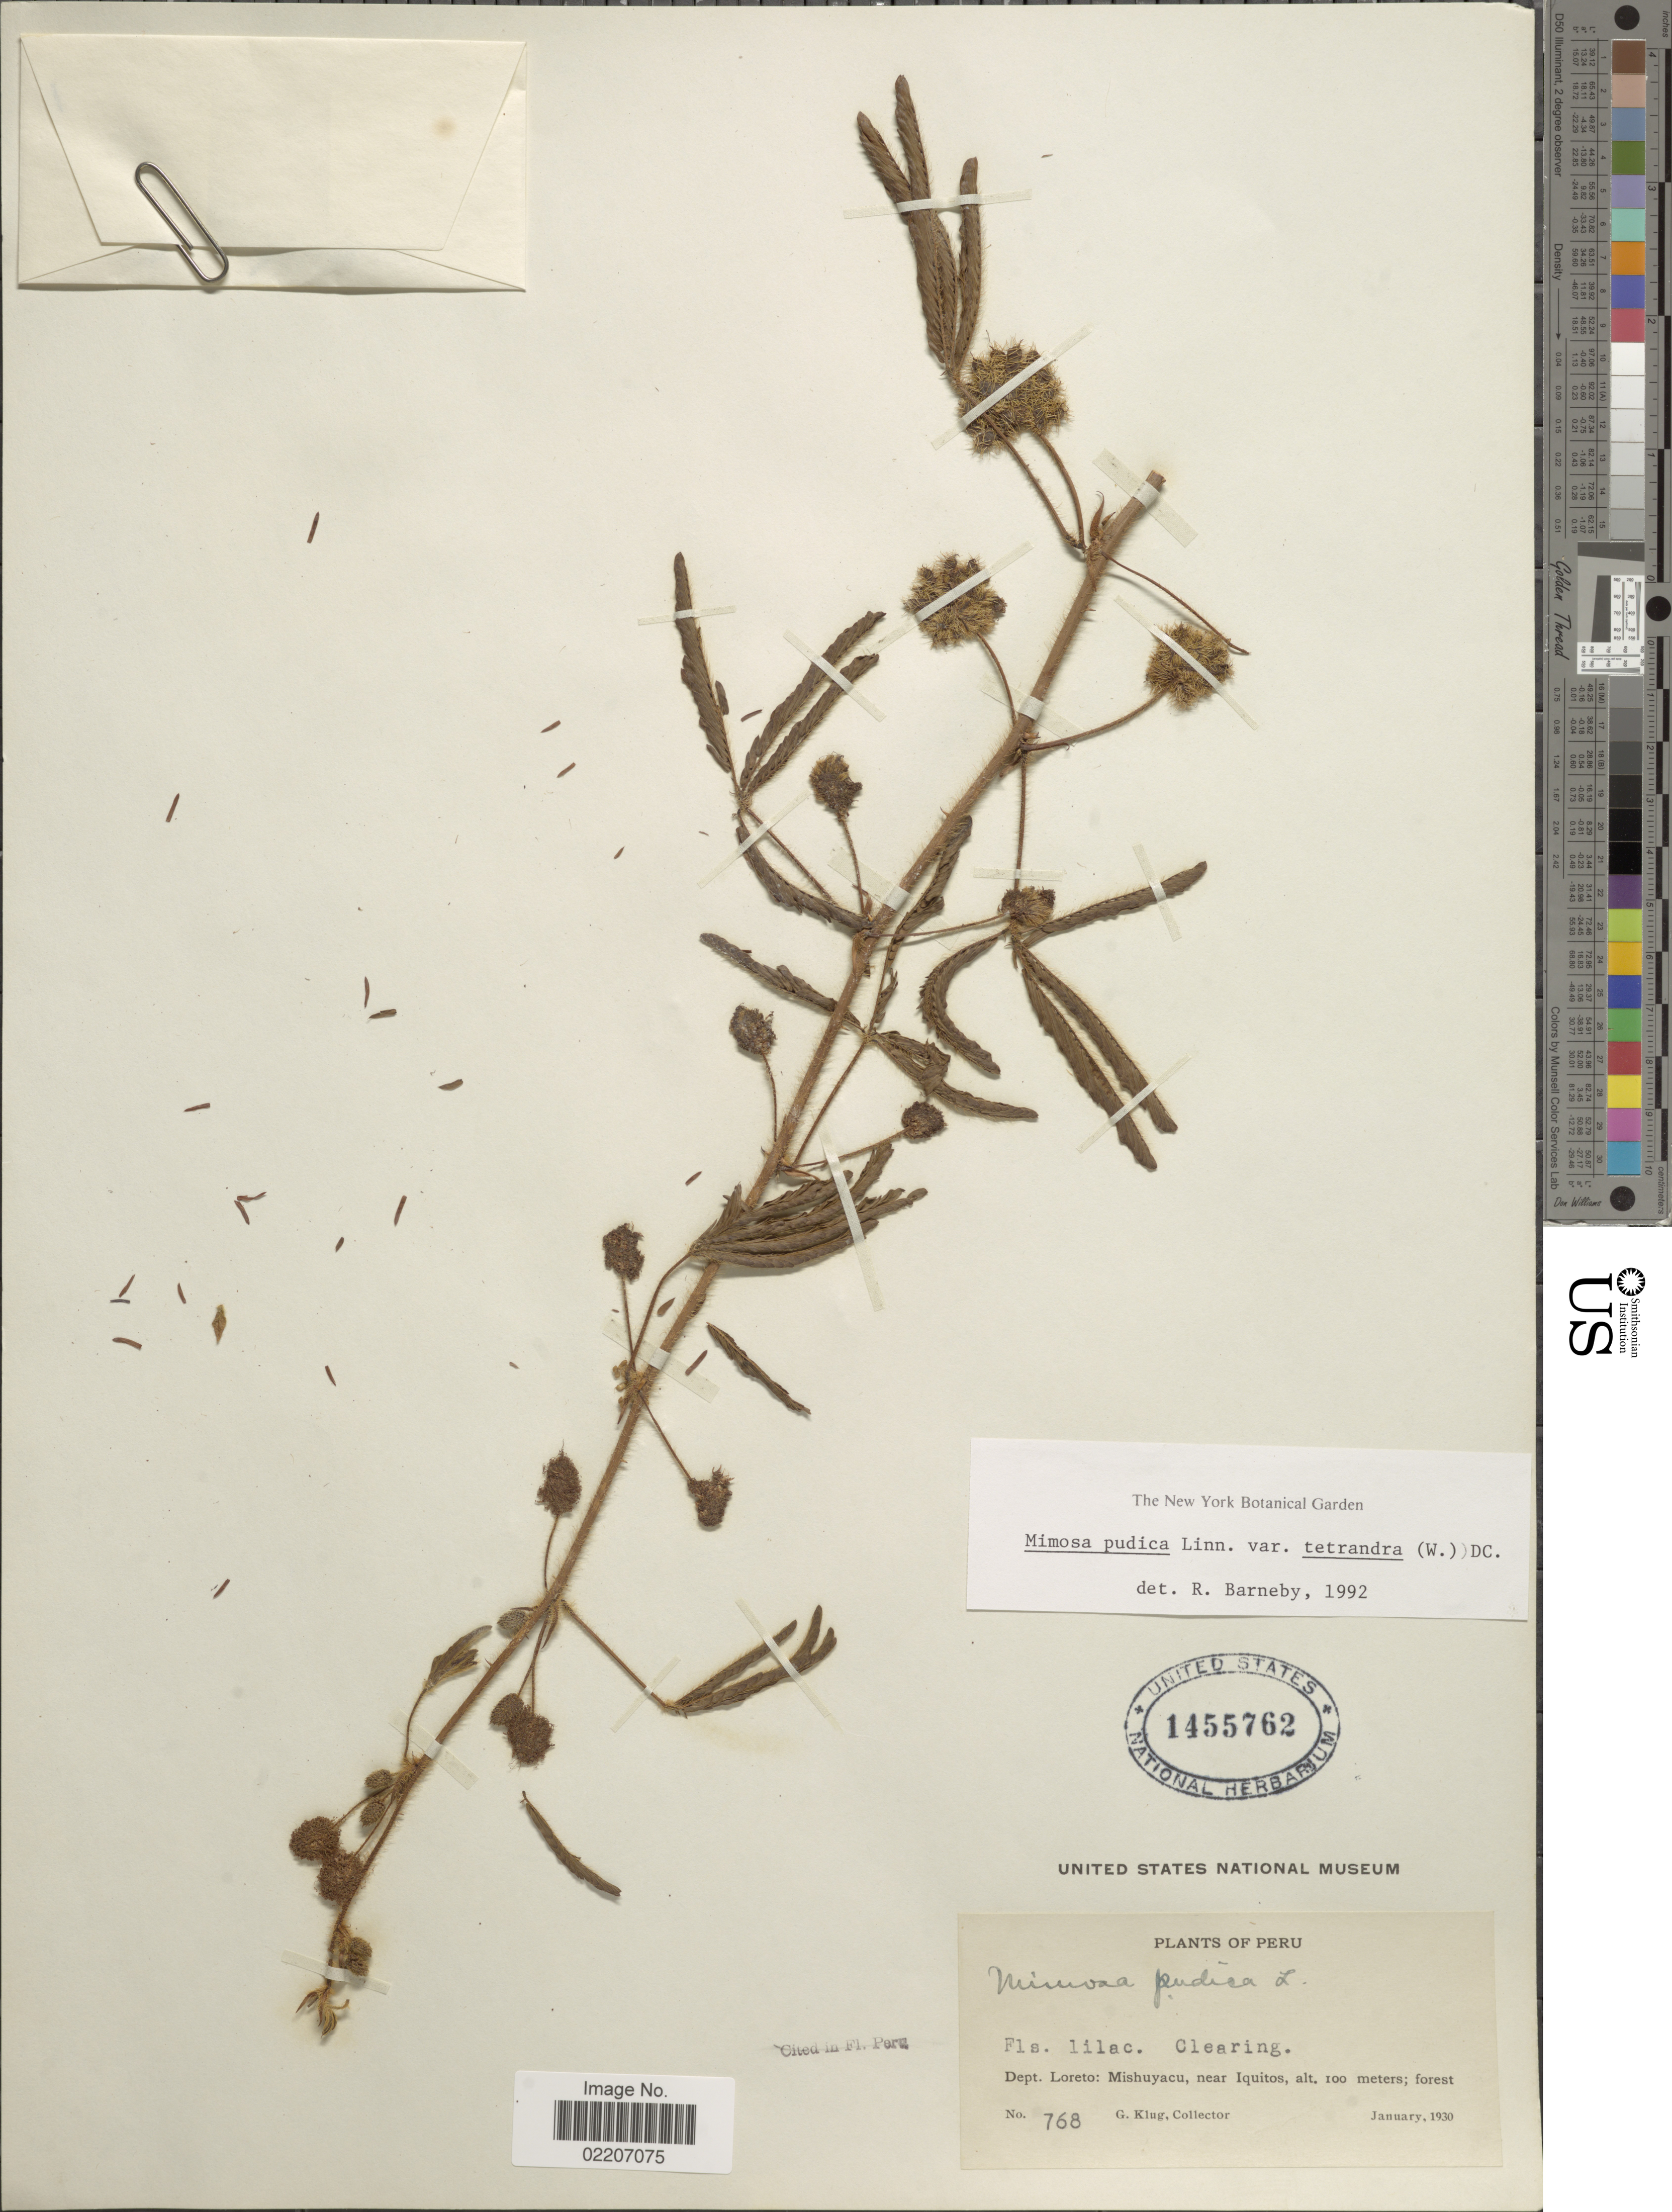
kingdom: Plantae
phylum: Tracheophyta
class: Magnoliopsida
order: Fabales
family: Fabaceae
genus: Mimosa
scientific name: Mimosa pudica var. tetrandra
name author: L.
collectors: G. Klug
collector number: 768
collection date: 1930-01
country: Peru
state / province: Loreto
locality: Mishuyacu, near Iquitos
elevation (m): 100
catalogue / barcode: US 1455762